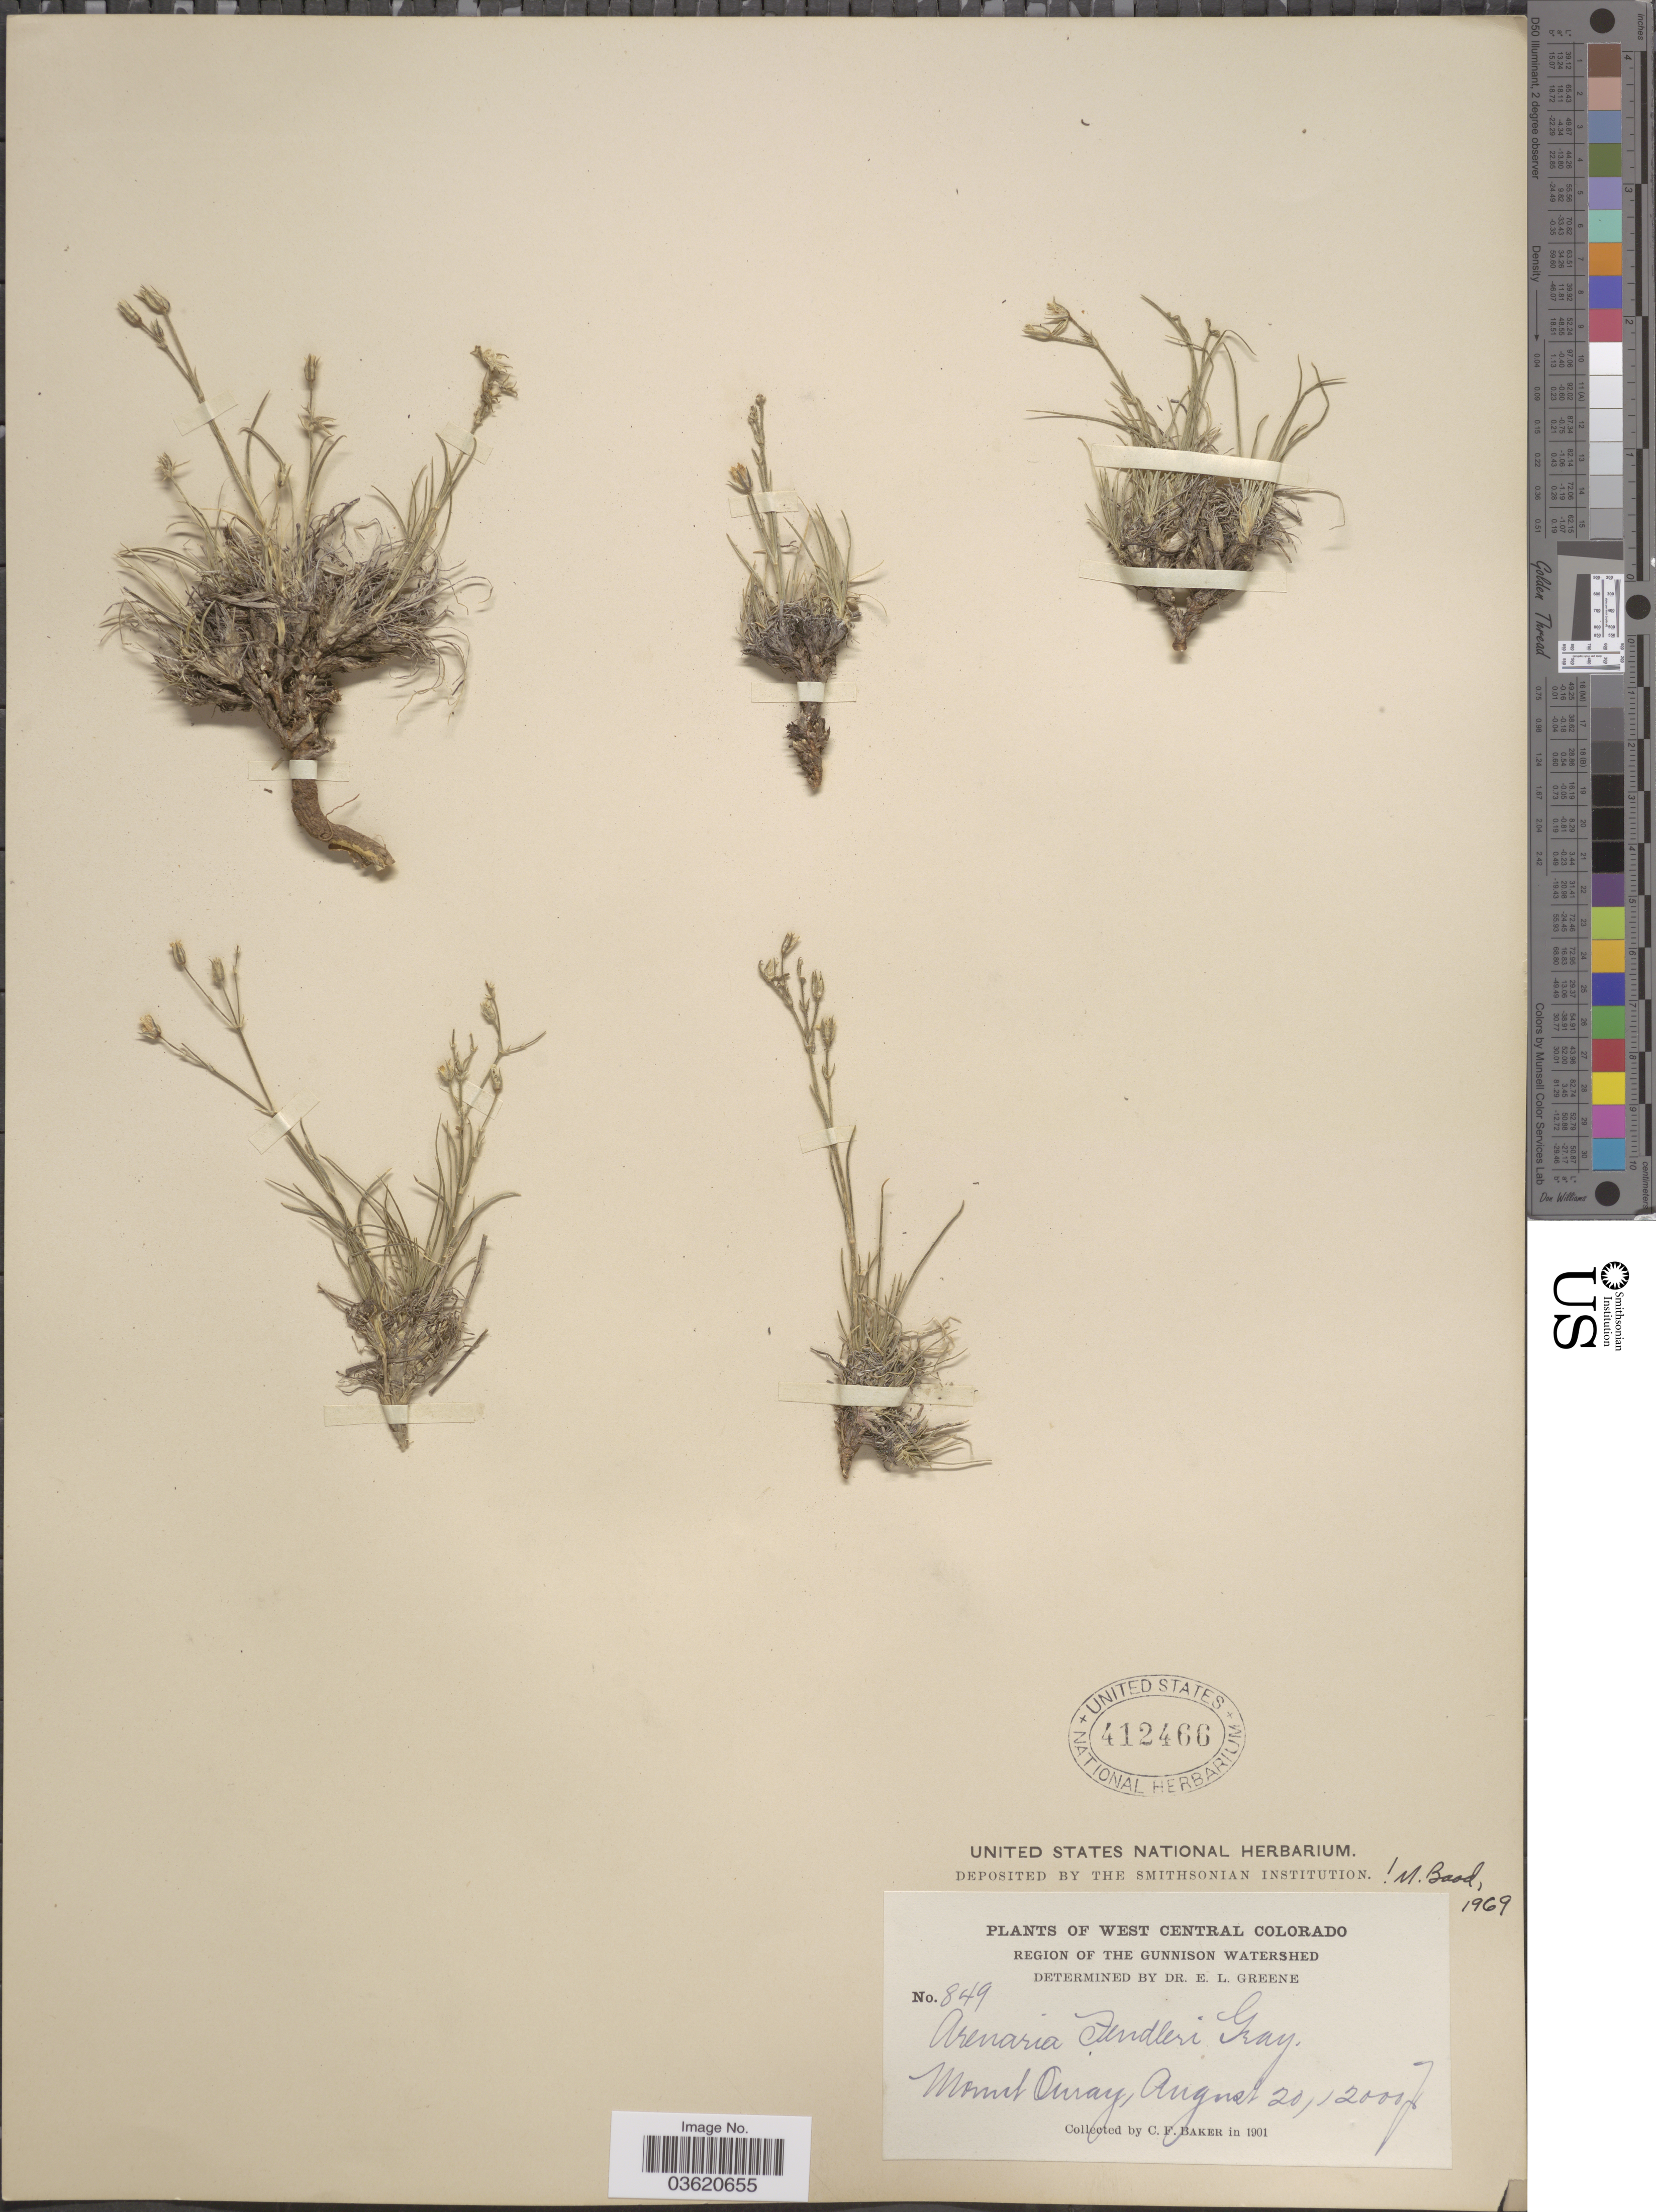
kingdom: Plantae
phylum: Tracheophyta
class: Magnoliopsida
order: Caryophyllales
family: Caryophyllaceae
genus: Eremogone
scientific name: Eremogone fendleri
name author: (A. Gray) Ikonn.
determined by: U.S. National Herbarium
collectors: C. F. Baker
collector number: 849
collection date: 1901-08-20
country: United States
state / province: Colorado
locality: West Central Colorado. Region of the Gunnison Watershed. Mount Ouray.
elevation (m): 3658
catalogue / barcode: US 412466